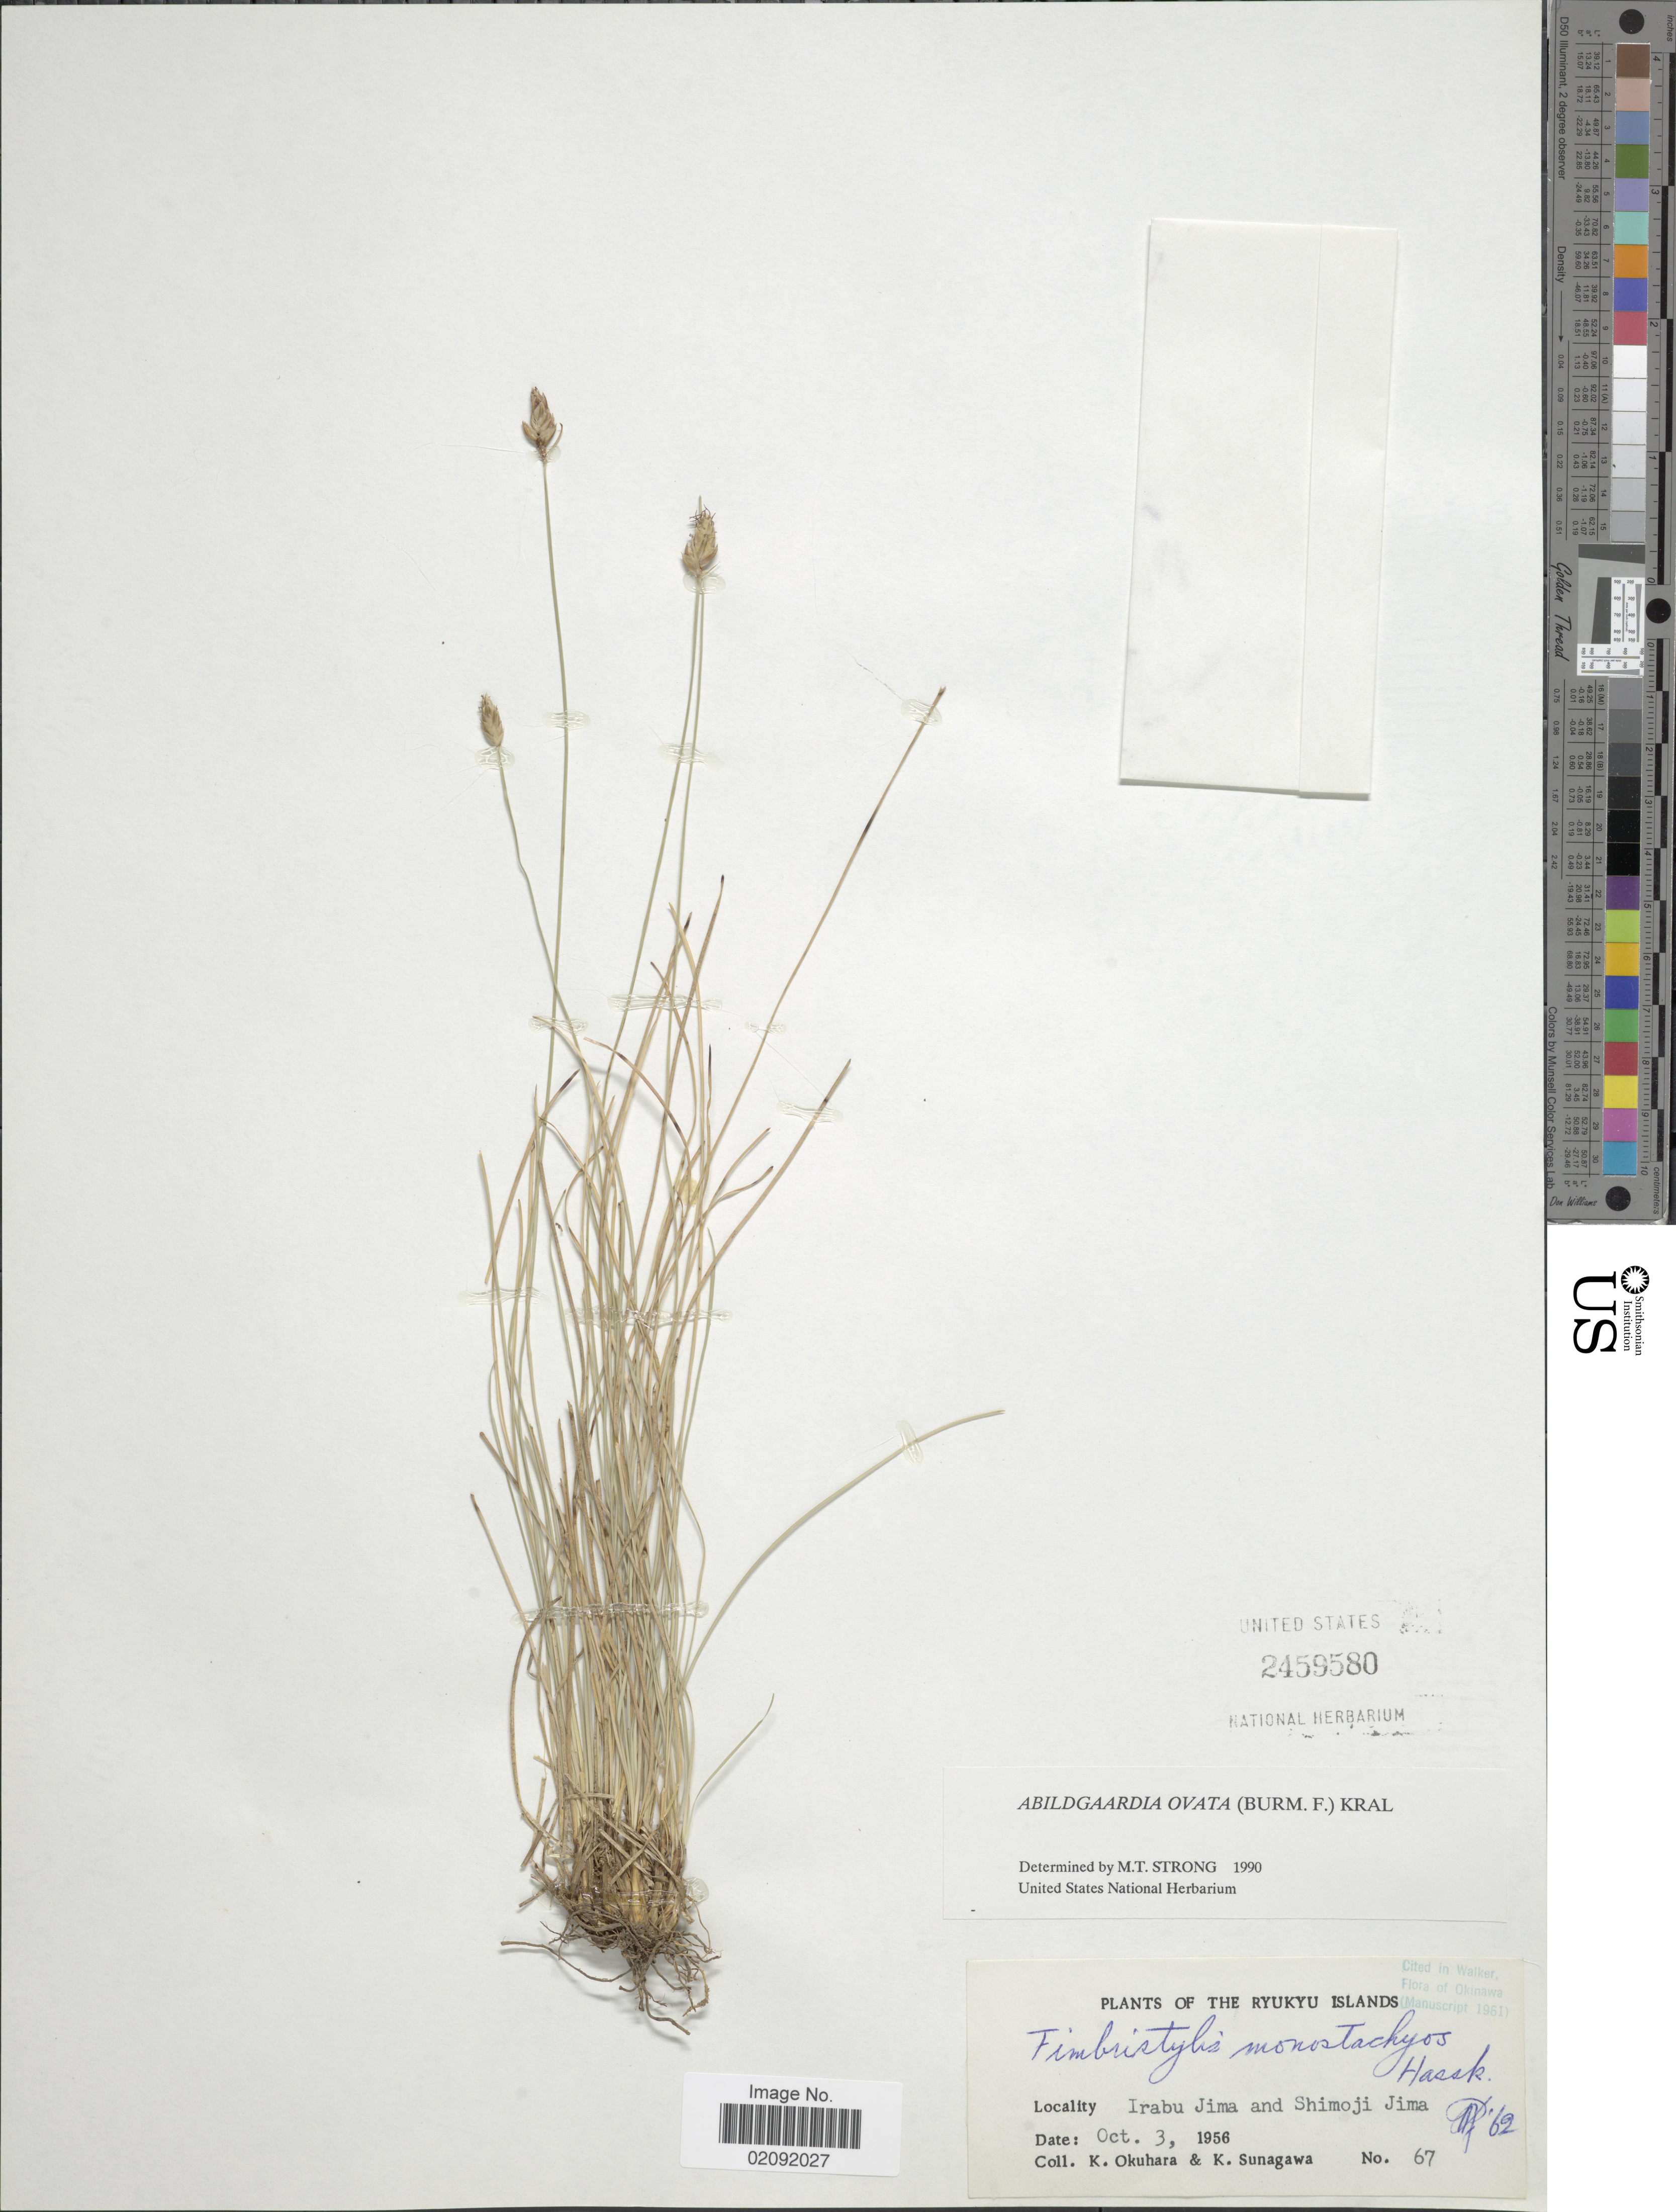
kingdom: Plantae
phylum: Tracheophyta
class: Liliopsida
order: Poales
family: Cyperaceae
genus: Abildgaardia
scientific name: Abildgaardia ovata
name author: (Burm. f.) Kral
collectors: K. Okuhara & K. Sunagawa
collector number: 67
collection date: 1956-10-03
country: Japan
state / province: Okinawa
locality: The Ryukyu Islands, Irabu Jima and Shimoji Jima.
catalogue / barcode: US 2459580